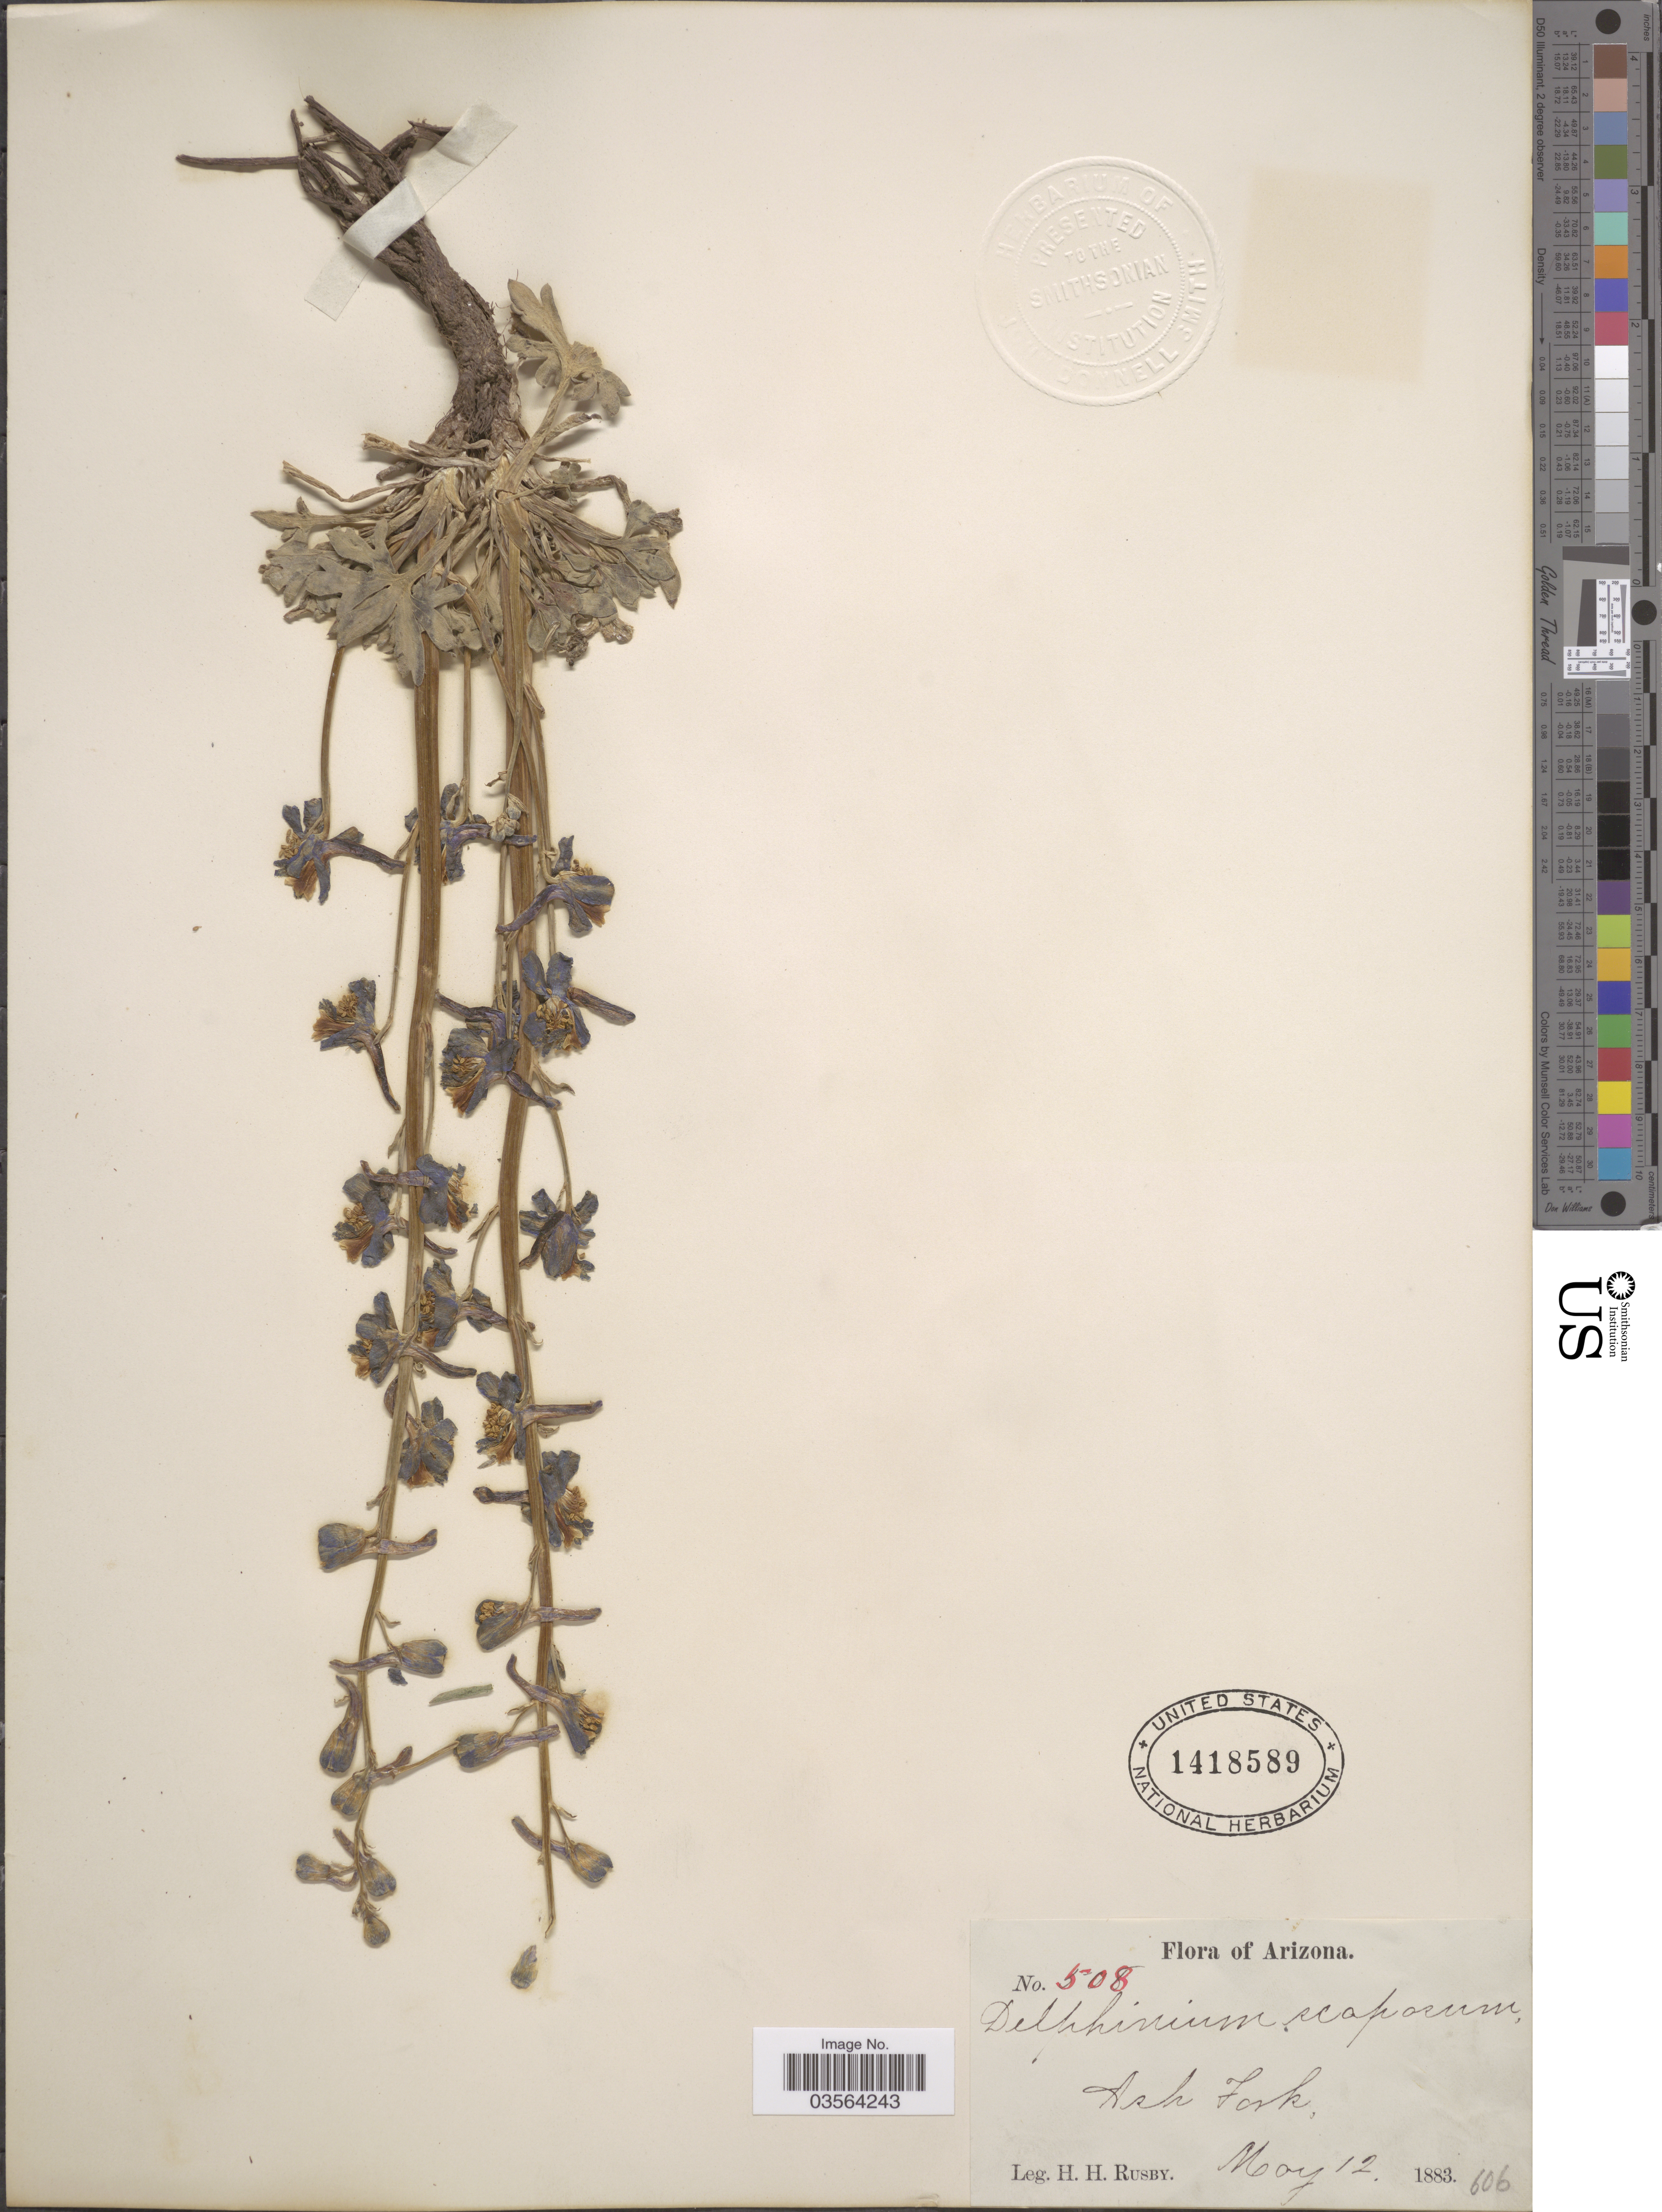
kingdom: Plantae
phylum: Tracheophyta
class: Magnoliopsida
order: Ranunculales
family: Ranunculaceae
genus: Delphinium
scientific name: Delphinium scaposum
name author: Greene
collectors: H. H. Rusby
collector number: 508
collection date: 1883-05-12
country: United States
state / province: Arizona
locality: Ash Fork.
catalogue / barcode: US 1418589